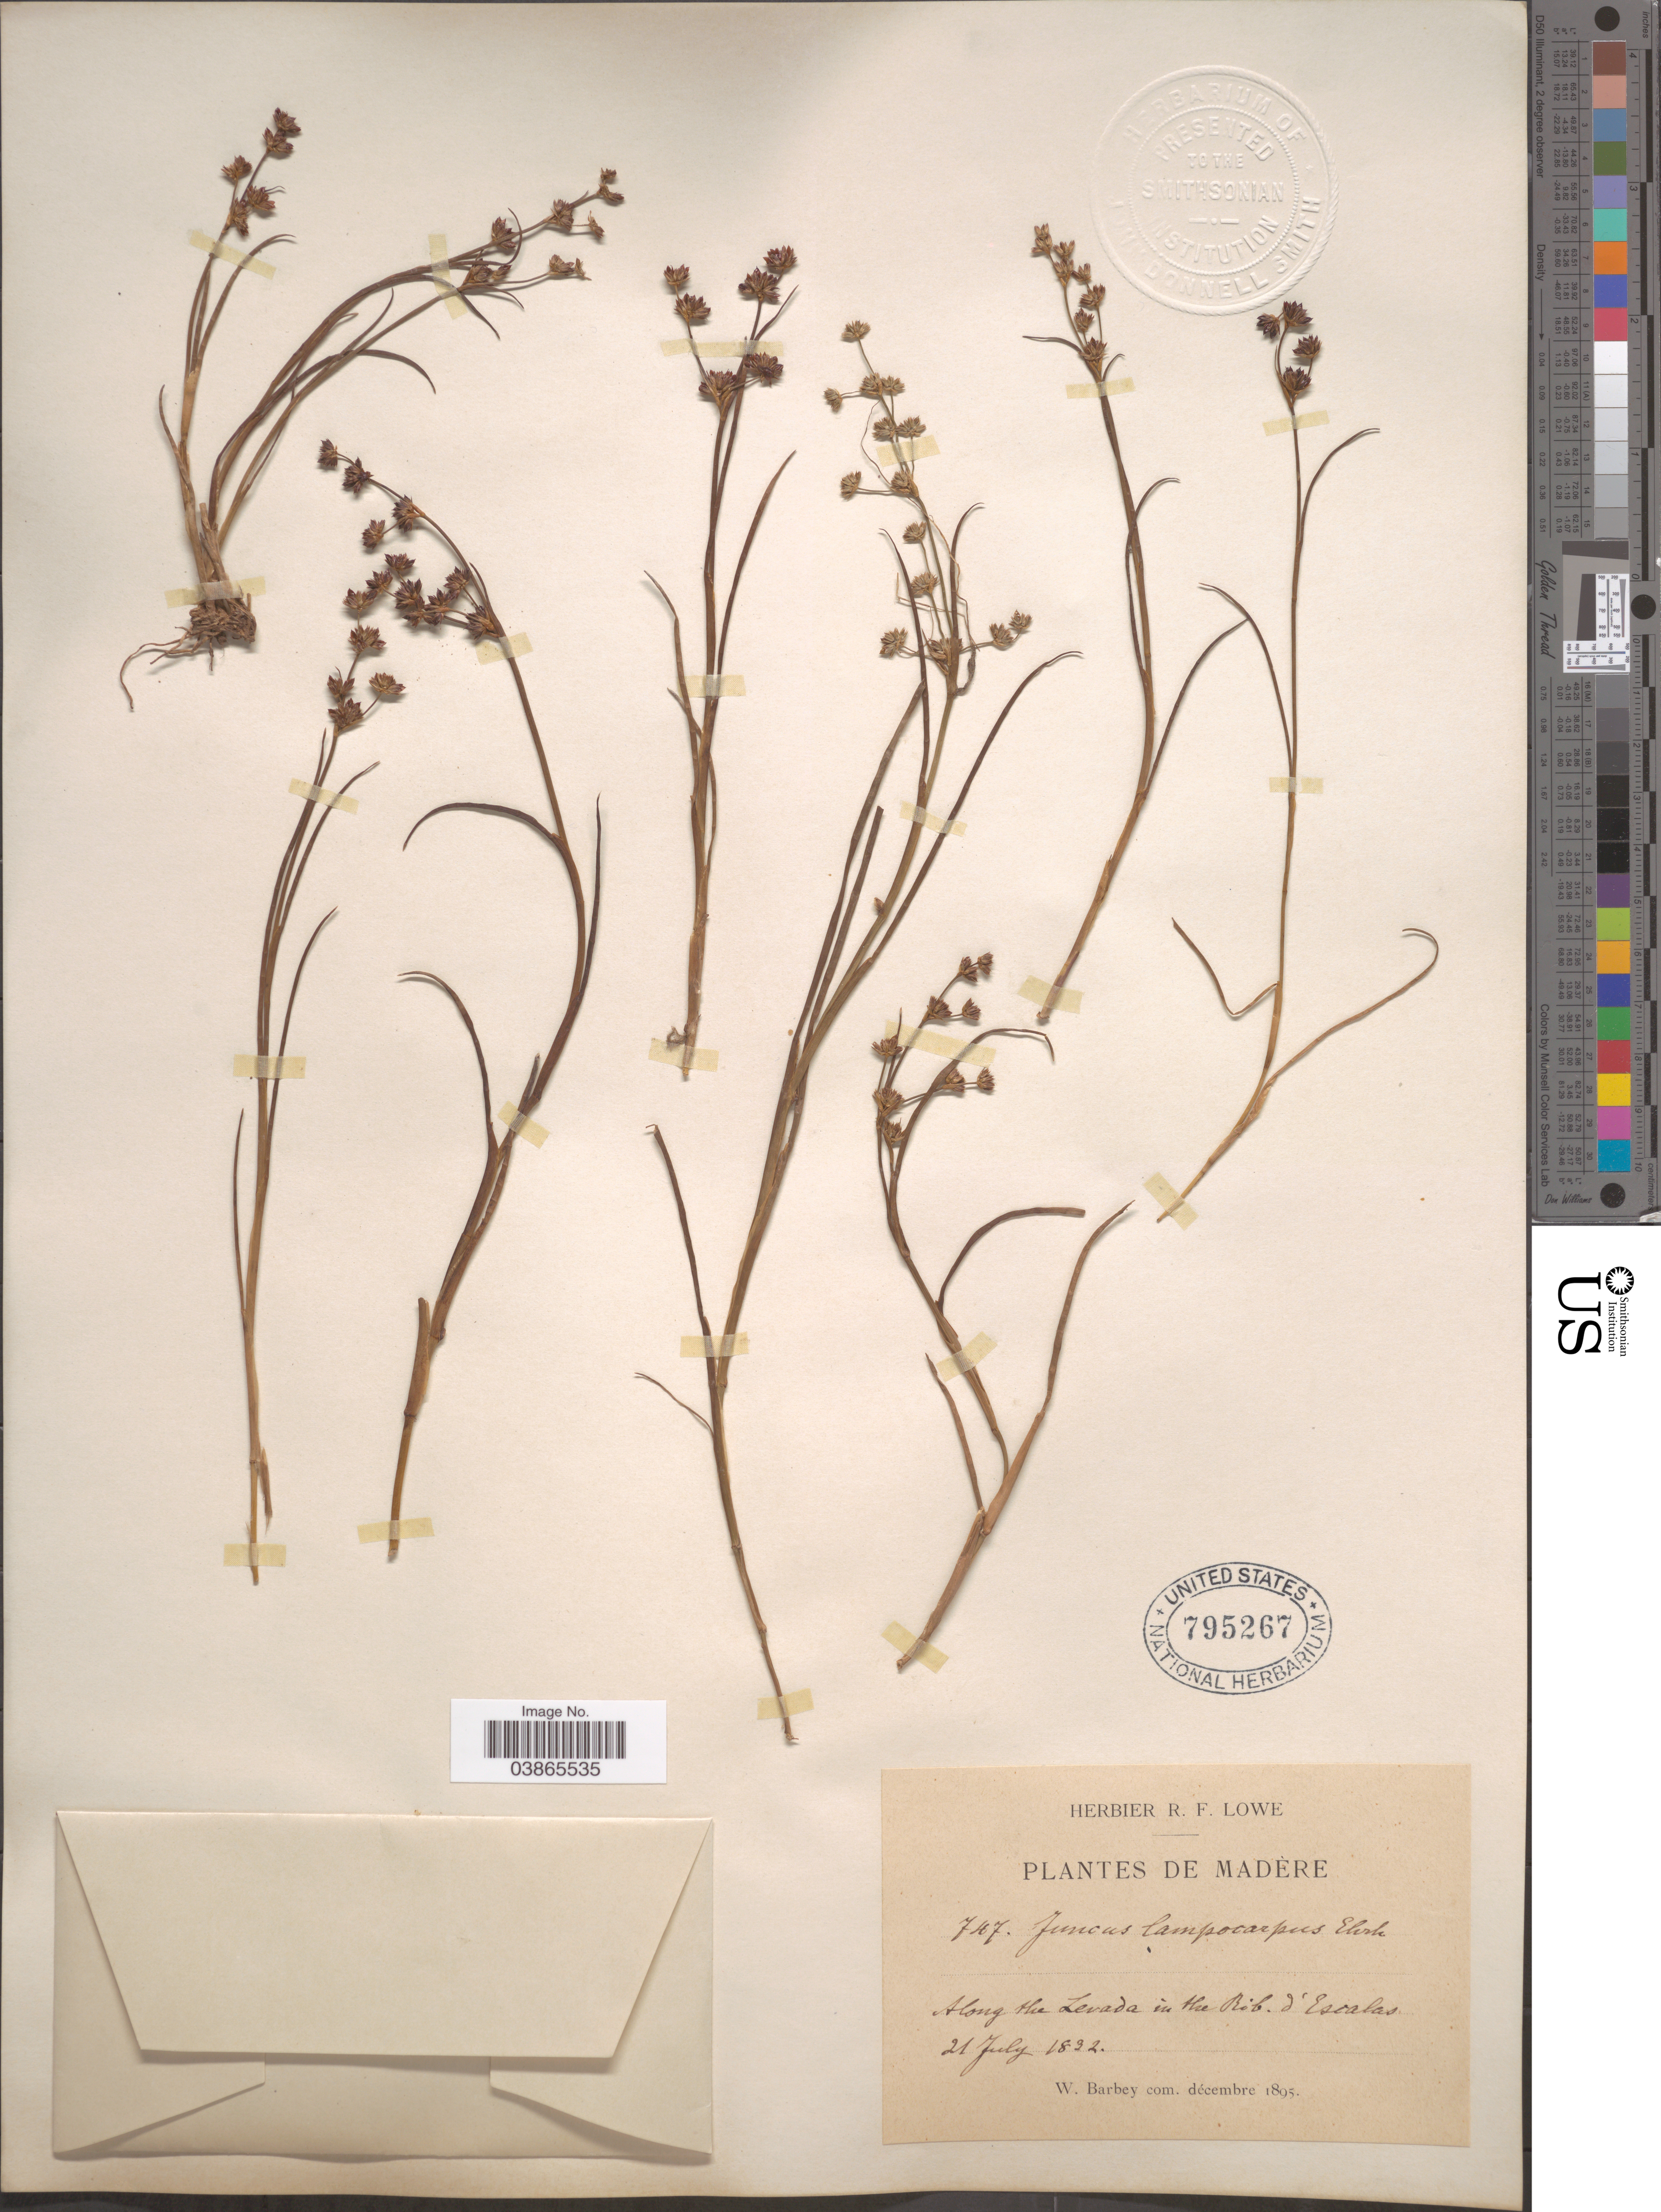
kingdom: Plantae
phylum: Tracheophyta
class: Liliopsida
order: Poales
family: Juncaceae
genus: Juncus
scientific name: Juncus lampocarpus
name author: Ehrh.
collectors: ex herb. R. F. Lowe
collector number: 747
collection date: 1832-07-21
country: Portugal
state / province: Madeira (Aut. Reg.)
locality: Madère. Along the Levada in the Rib. d'Escalas.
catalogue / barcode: US 795267